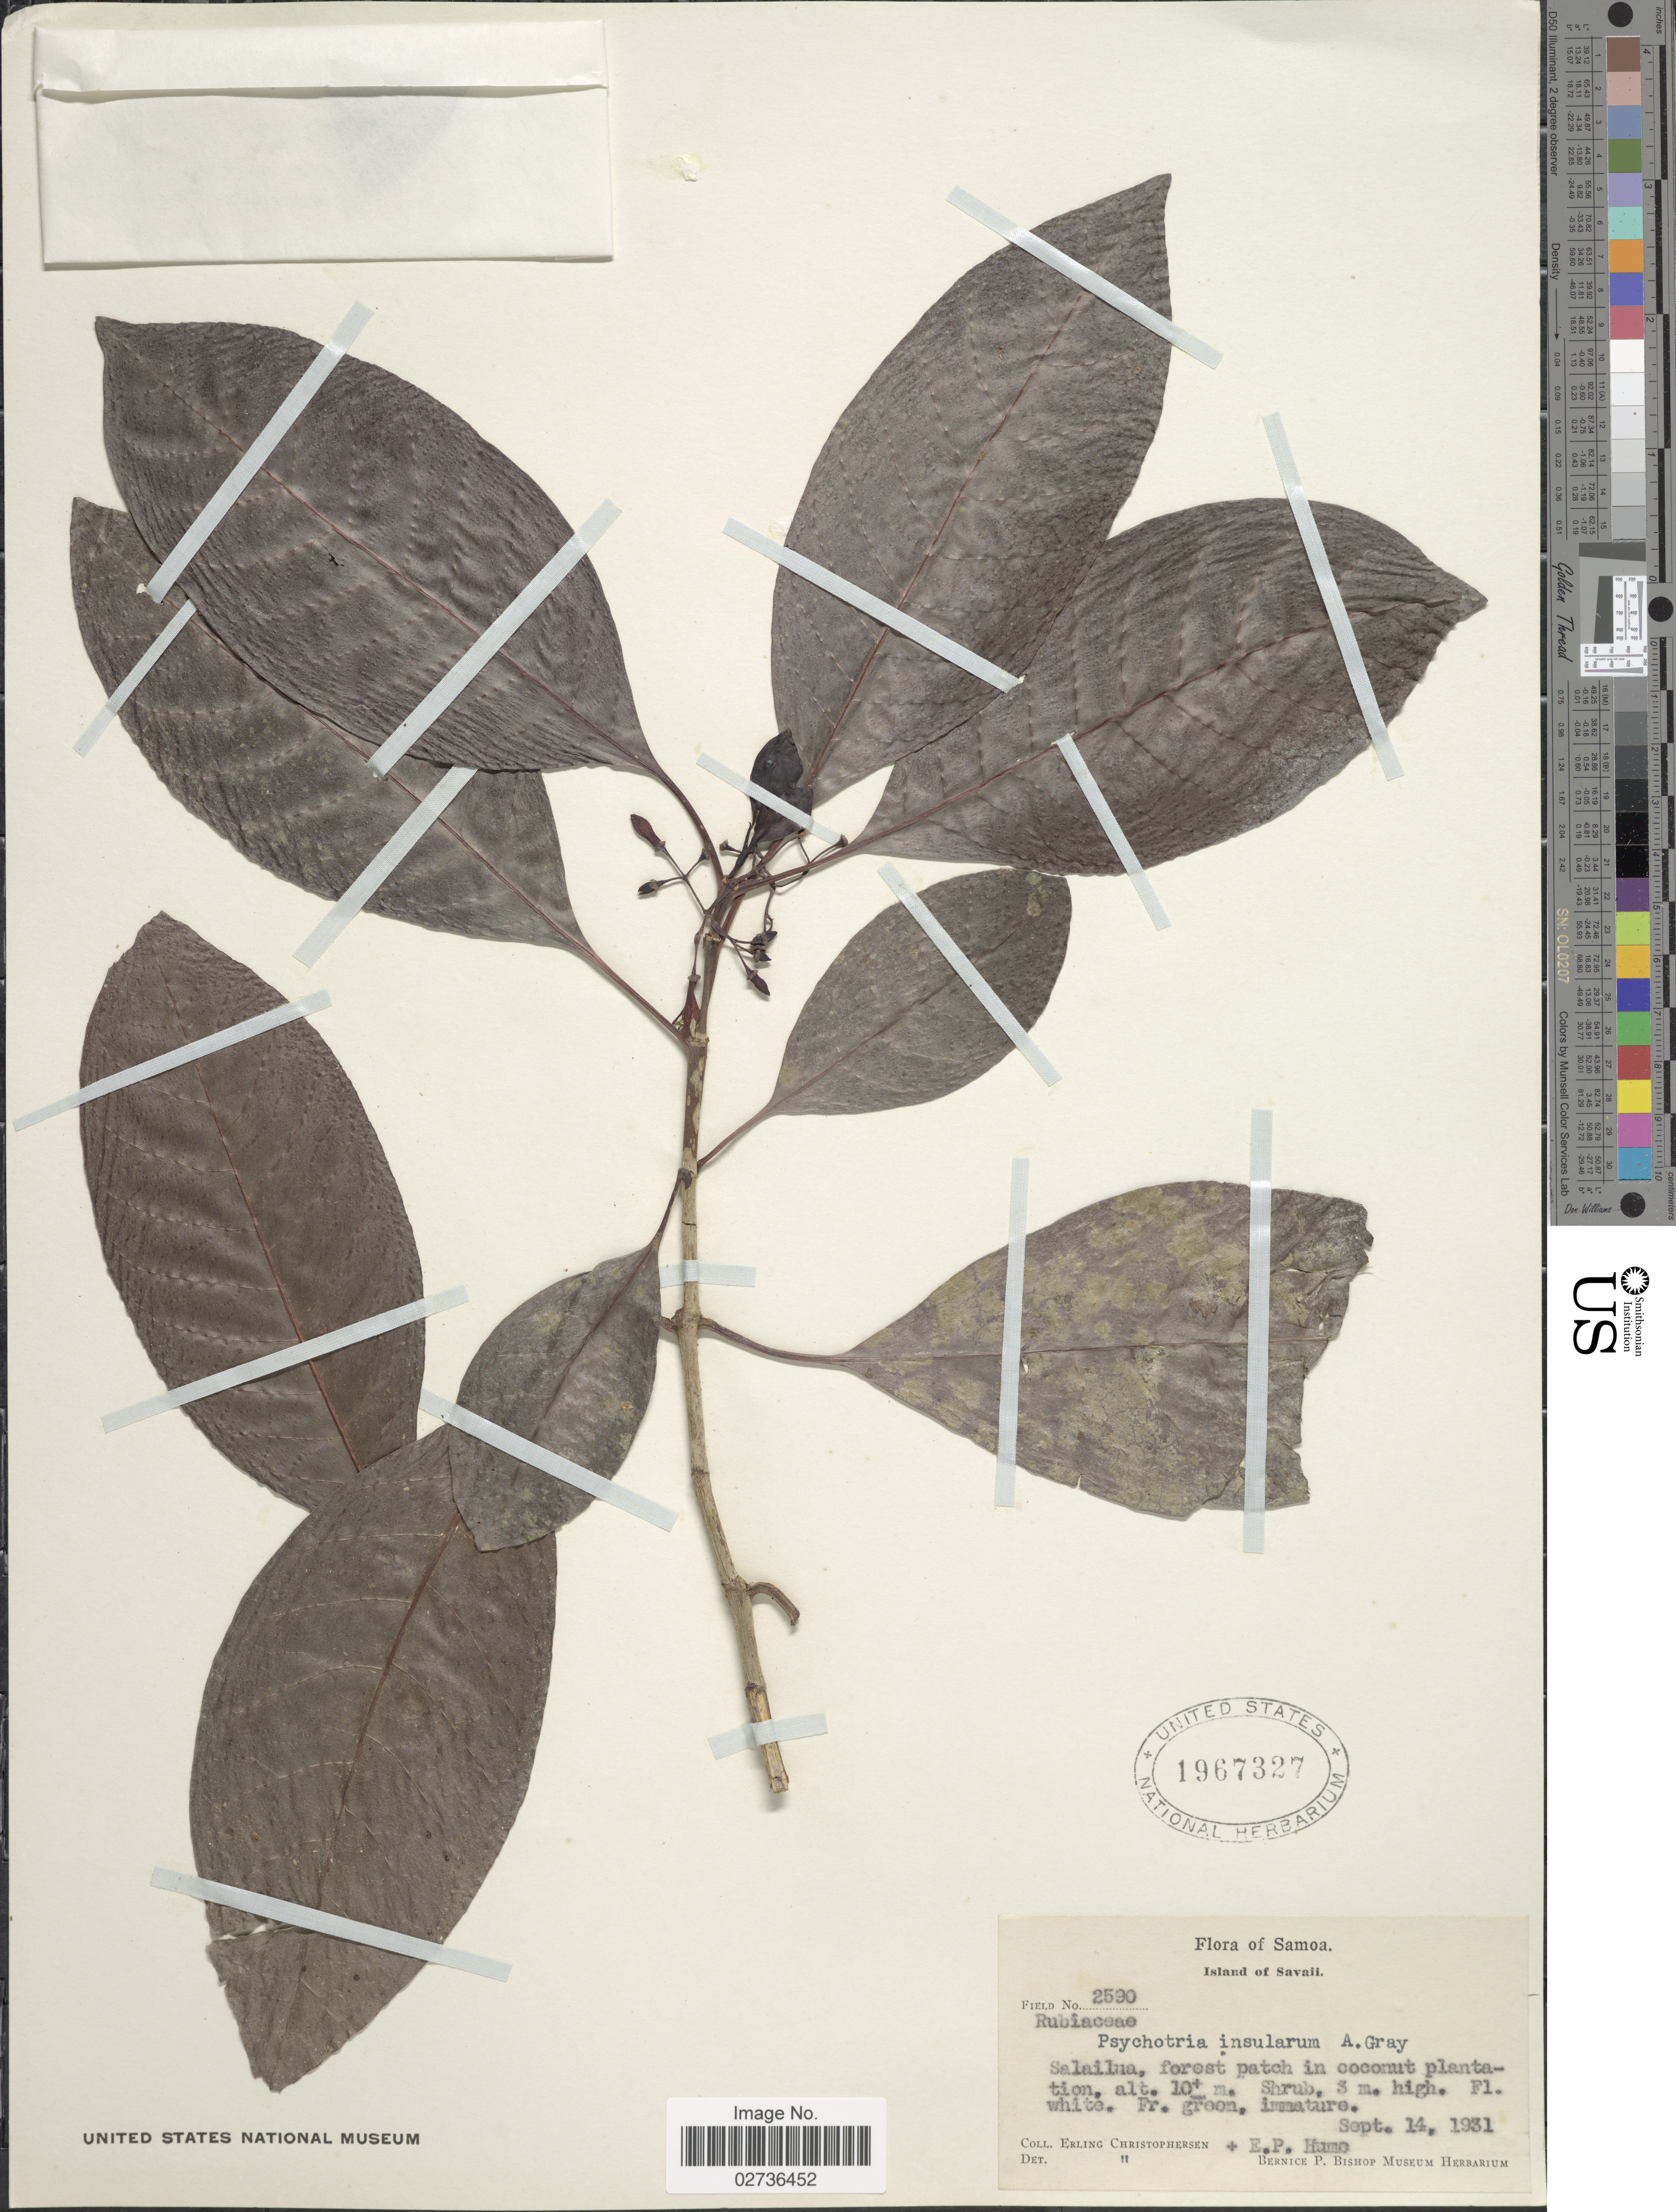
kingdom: Plantae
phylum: Tracheophyta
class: Magnoliopsida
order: Gentianales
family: Rubiaceae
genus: Psychotria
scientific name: Psychotria insularum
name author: A. Gray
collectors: E. Christophersen & E. P. Hume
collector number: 2590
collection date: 1931-09-24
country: Samoa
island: Savai'i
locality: Island of Savaii, Salailua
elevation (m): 10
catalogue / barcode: US 1967327